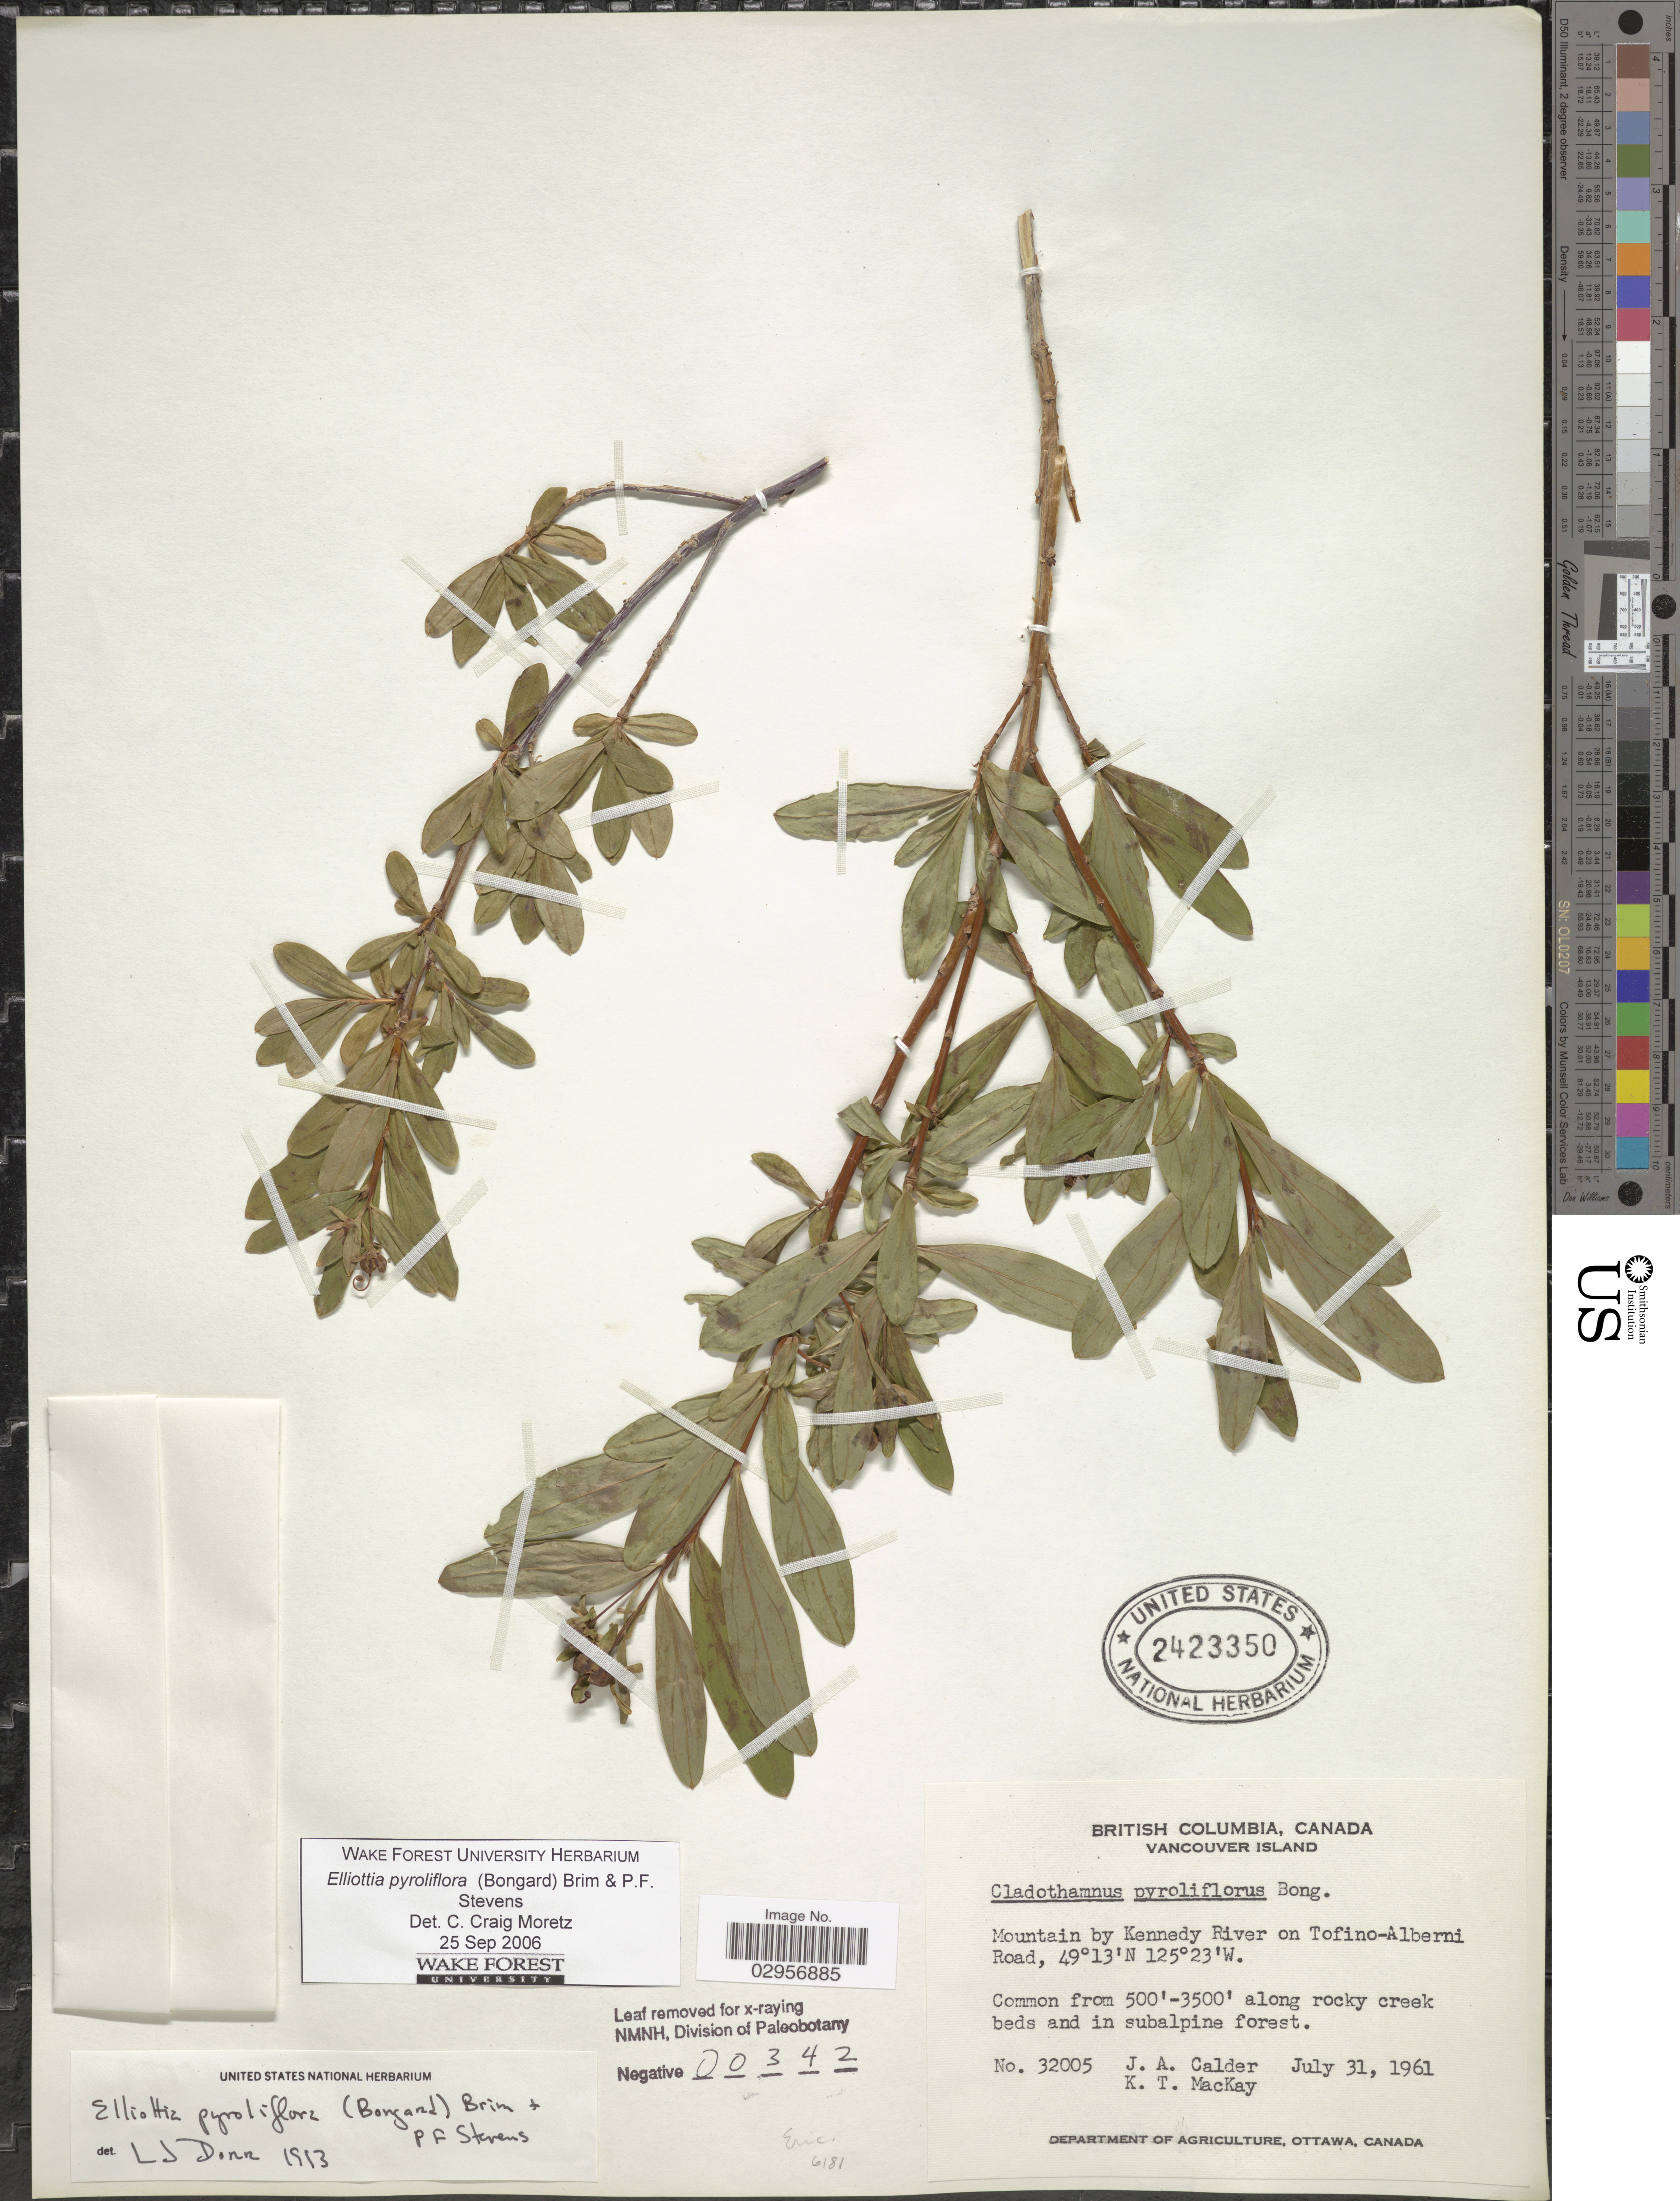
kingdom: Plantae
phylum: Tracheophyta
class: Magnoliopsida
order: Ericales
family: Ericaceae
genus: Elliottia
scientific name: Elliottia pyroliflora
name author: (Bong.) P.F. Stevens & Brim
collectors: J. A. Calder & K. T. Mackay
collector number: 32005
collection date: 1961-07-31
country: Canada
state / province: British Columbia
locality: Vancouver Island, Mountain by Kennedy River on Tofino-Alberni Road.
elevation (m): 152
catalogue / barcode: US 2423350